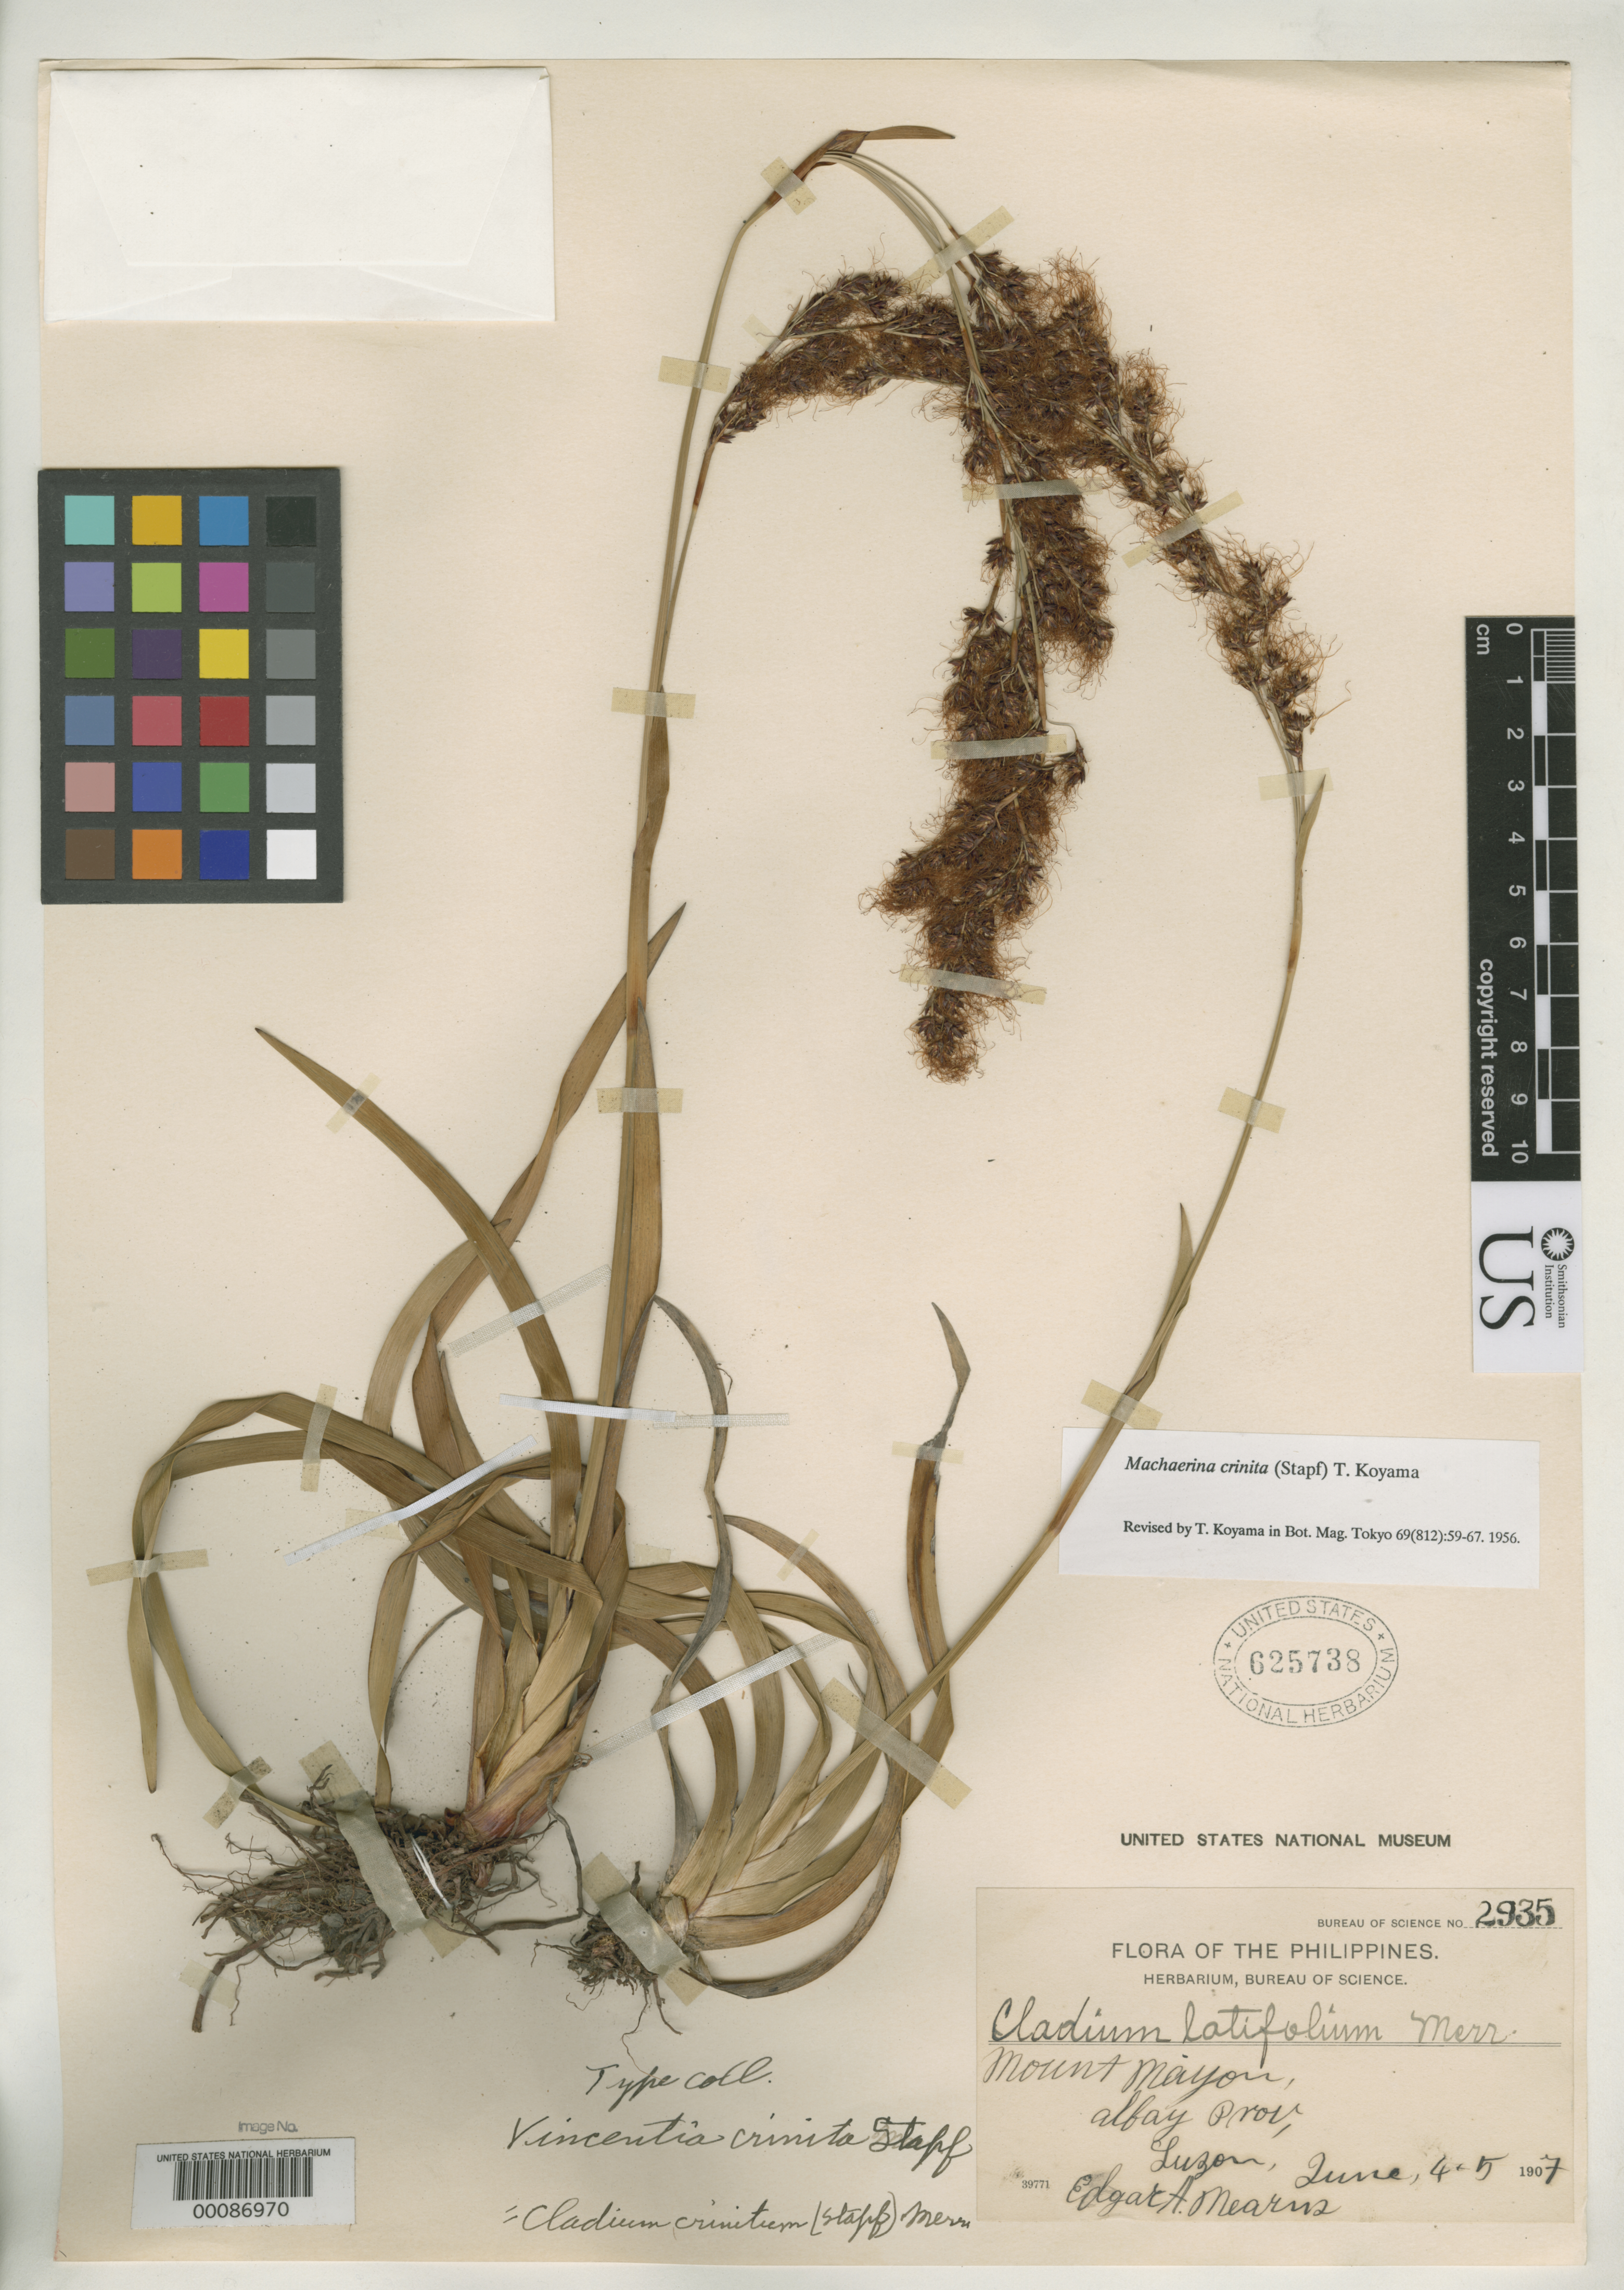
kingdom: Plantae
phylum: Tracheophyta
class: Liliopsida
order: Poales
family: Cyperaceae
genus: Vincentia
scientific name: Vincentia crinita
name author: Stapf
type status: Isotype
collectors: E. A. Mearns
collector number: Bur. Sci. 2935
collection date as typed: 04 Jun 1907 to 05 Jun 1907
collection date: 1907-06-04/1907-06-05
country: Philippines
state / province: Bicol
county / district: Albay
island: Luzon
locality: Mt. Mayon.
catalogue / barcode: US 625738